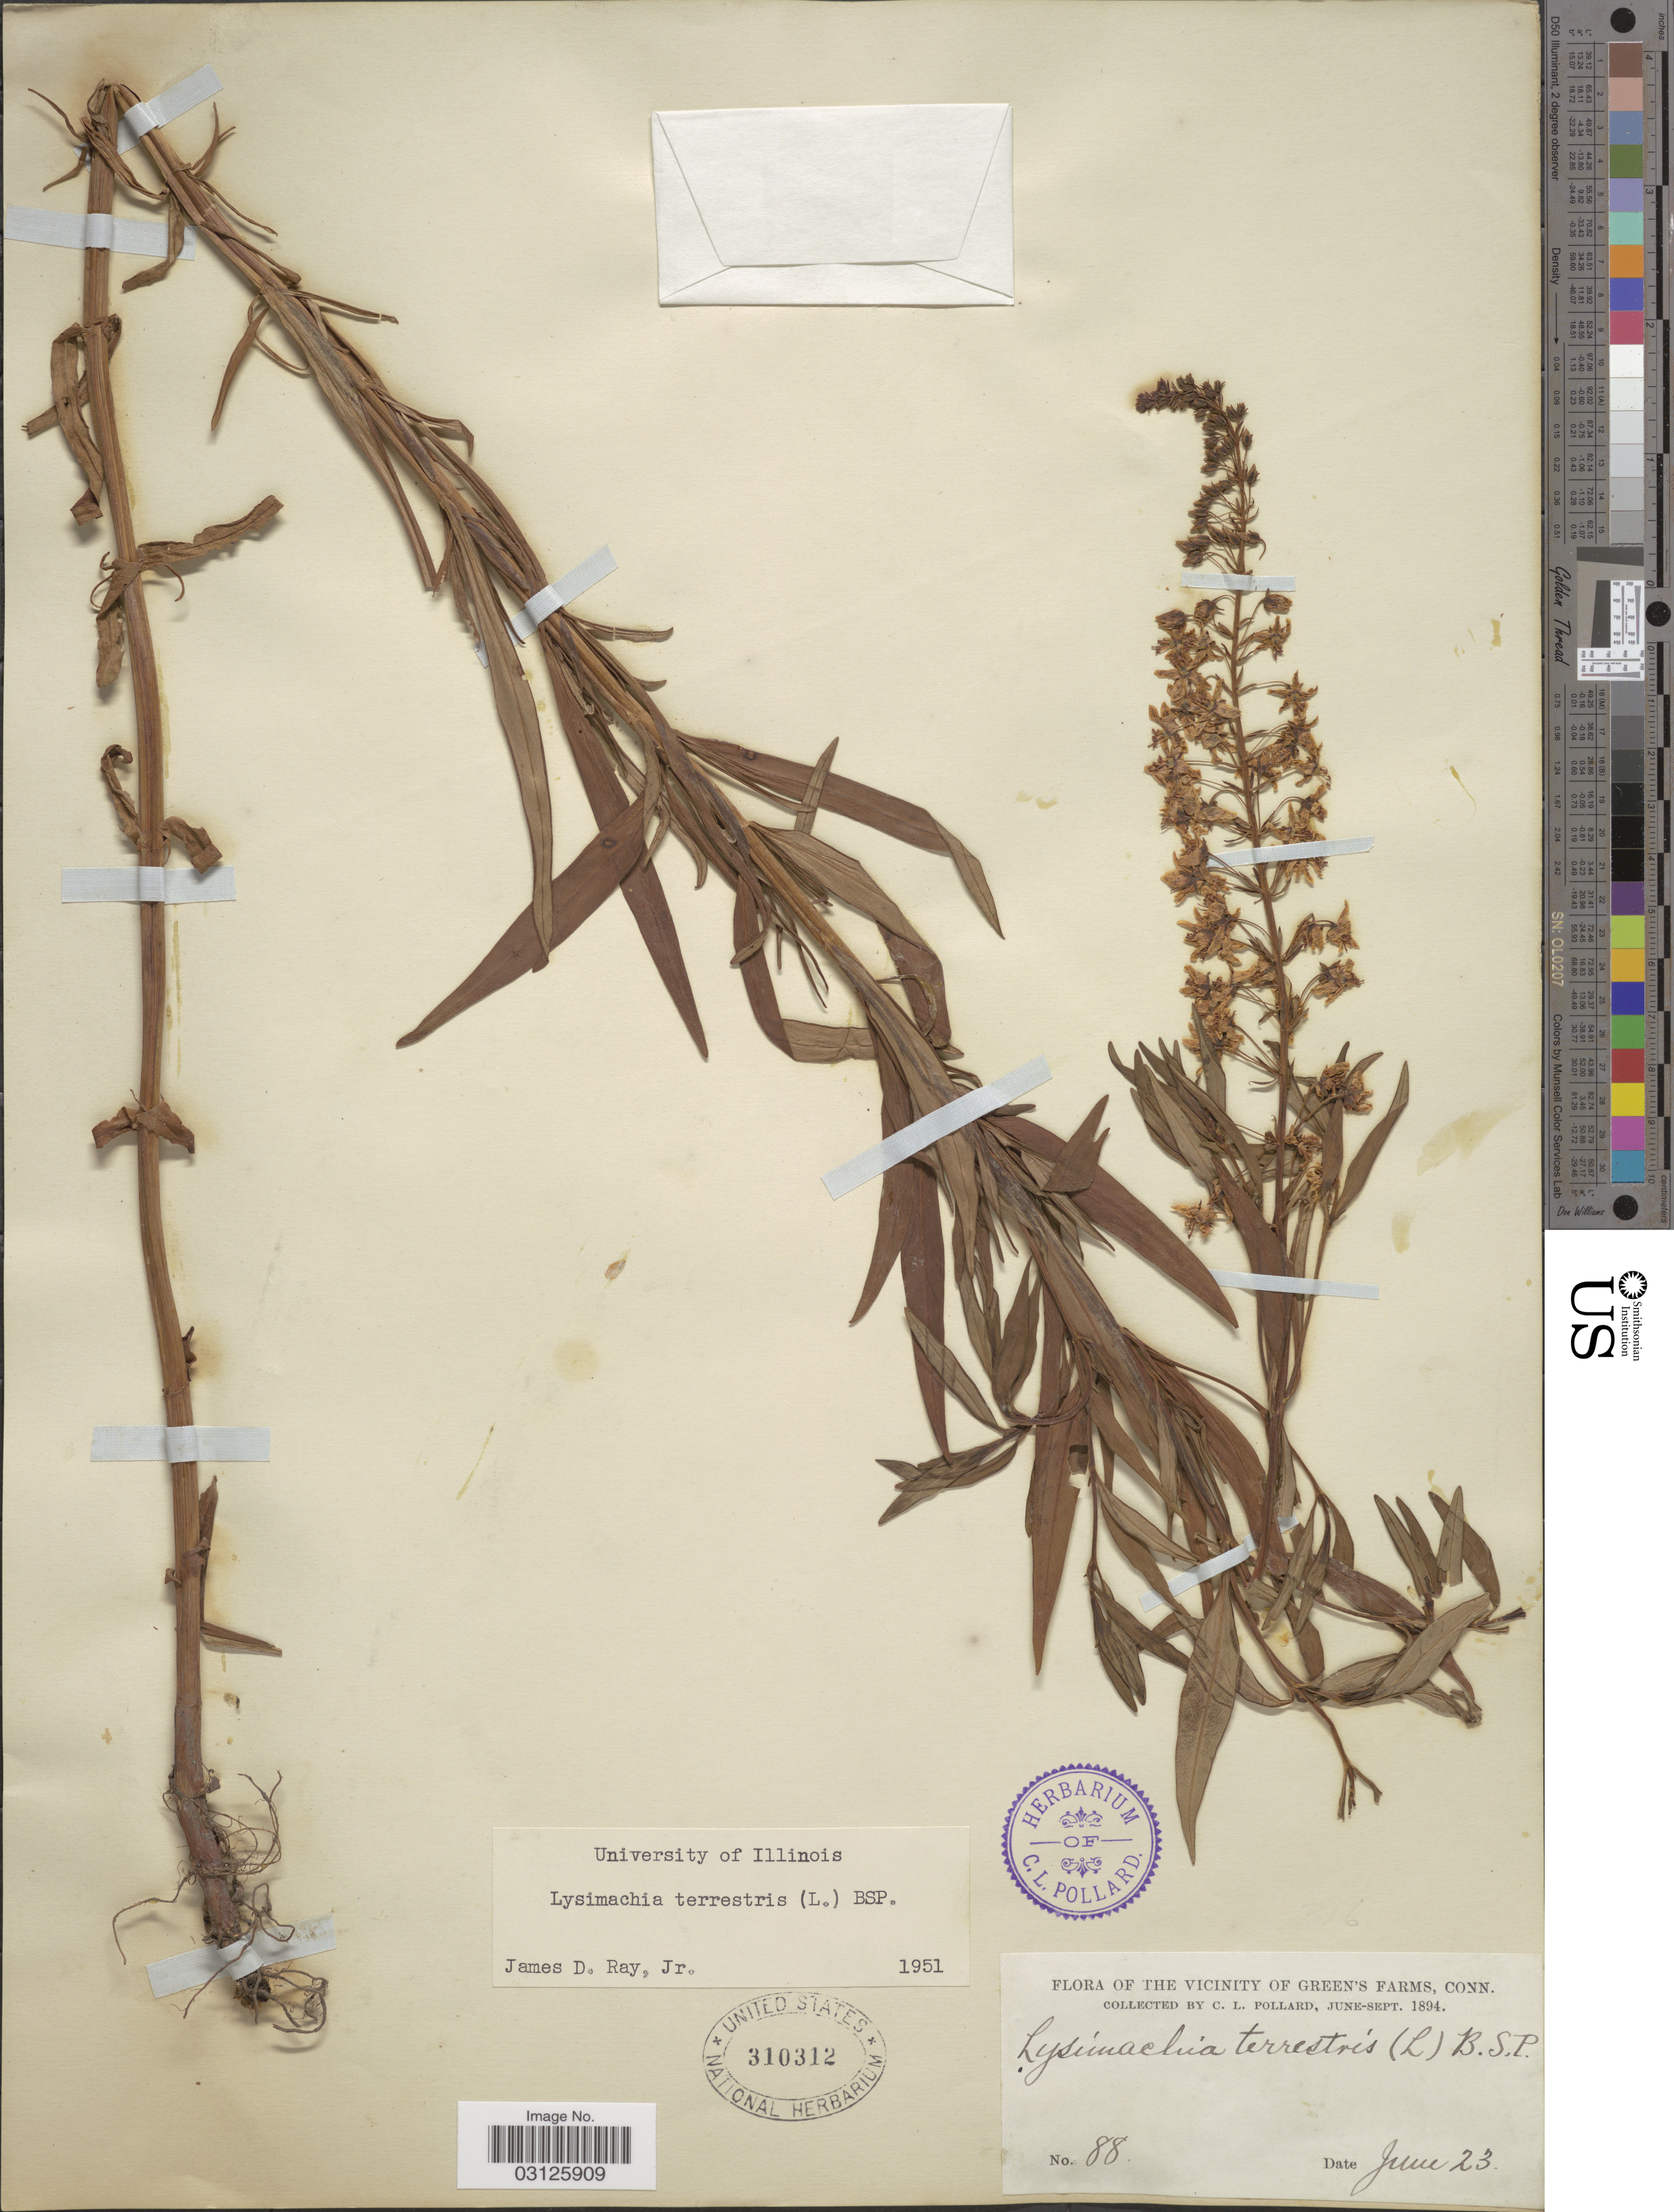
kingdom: Plantae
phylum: Tracheophyta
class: Magnoliopsida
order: Ericales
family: Primulaceae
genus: Lysimachia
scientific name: Lysimachia terrestris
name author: (L.) Britton, Stearns & Poggenb.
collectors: C. L. Pollard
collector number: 88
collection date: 1894-06-23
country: United States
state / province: Connecticut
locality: Vicinity of Green's Farms, Conn.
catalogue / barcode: US 310312